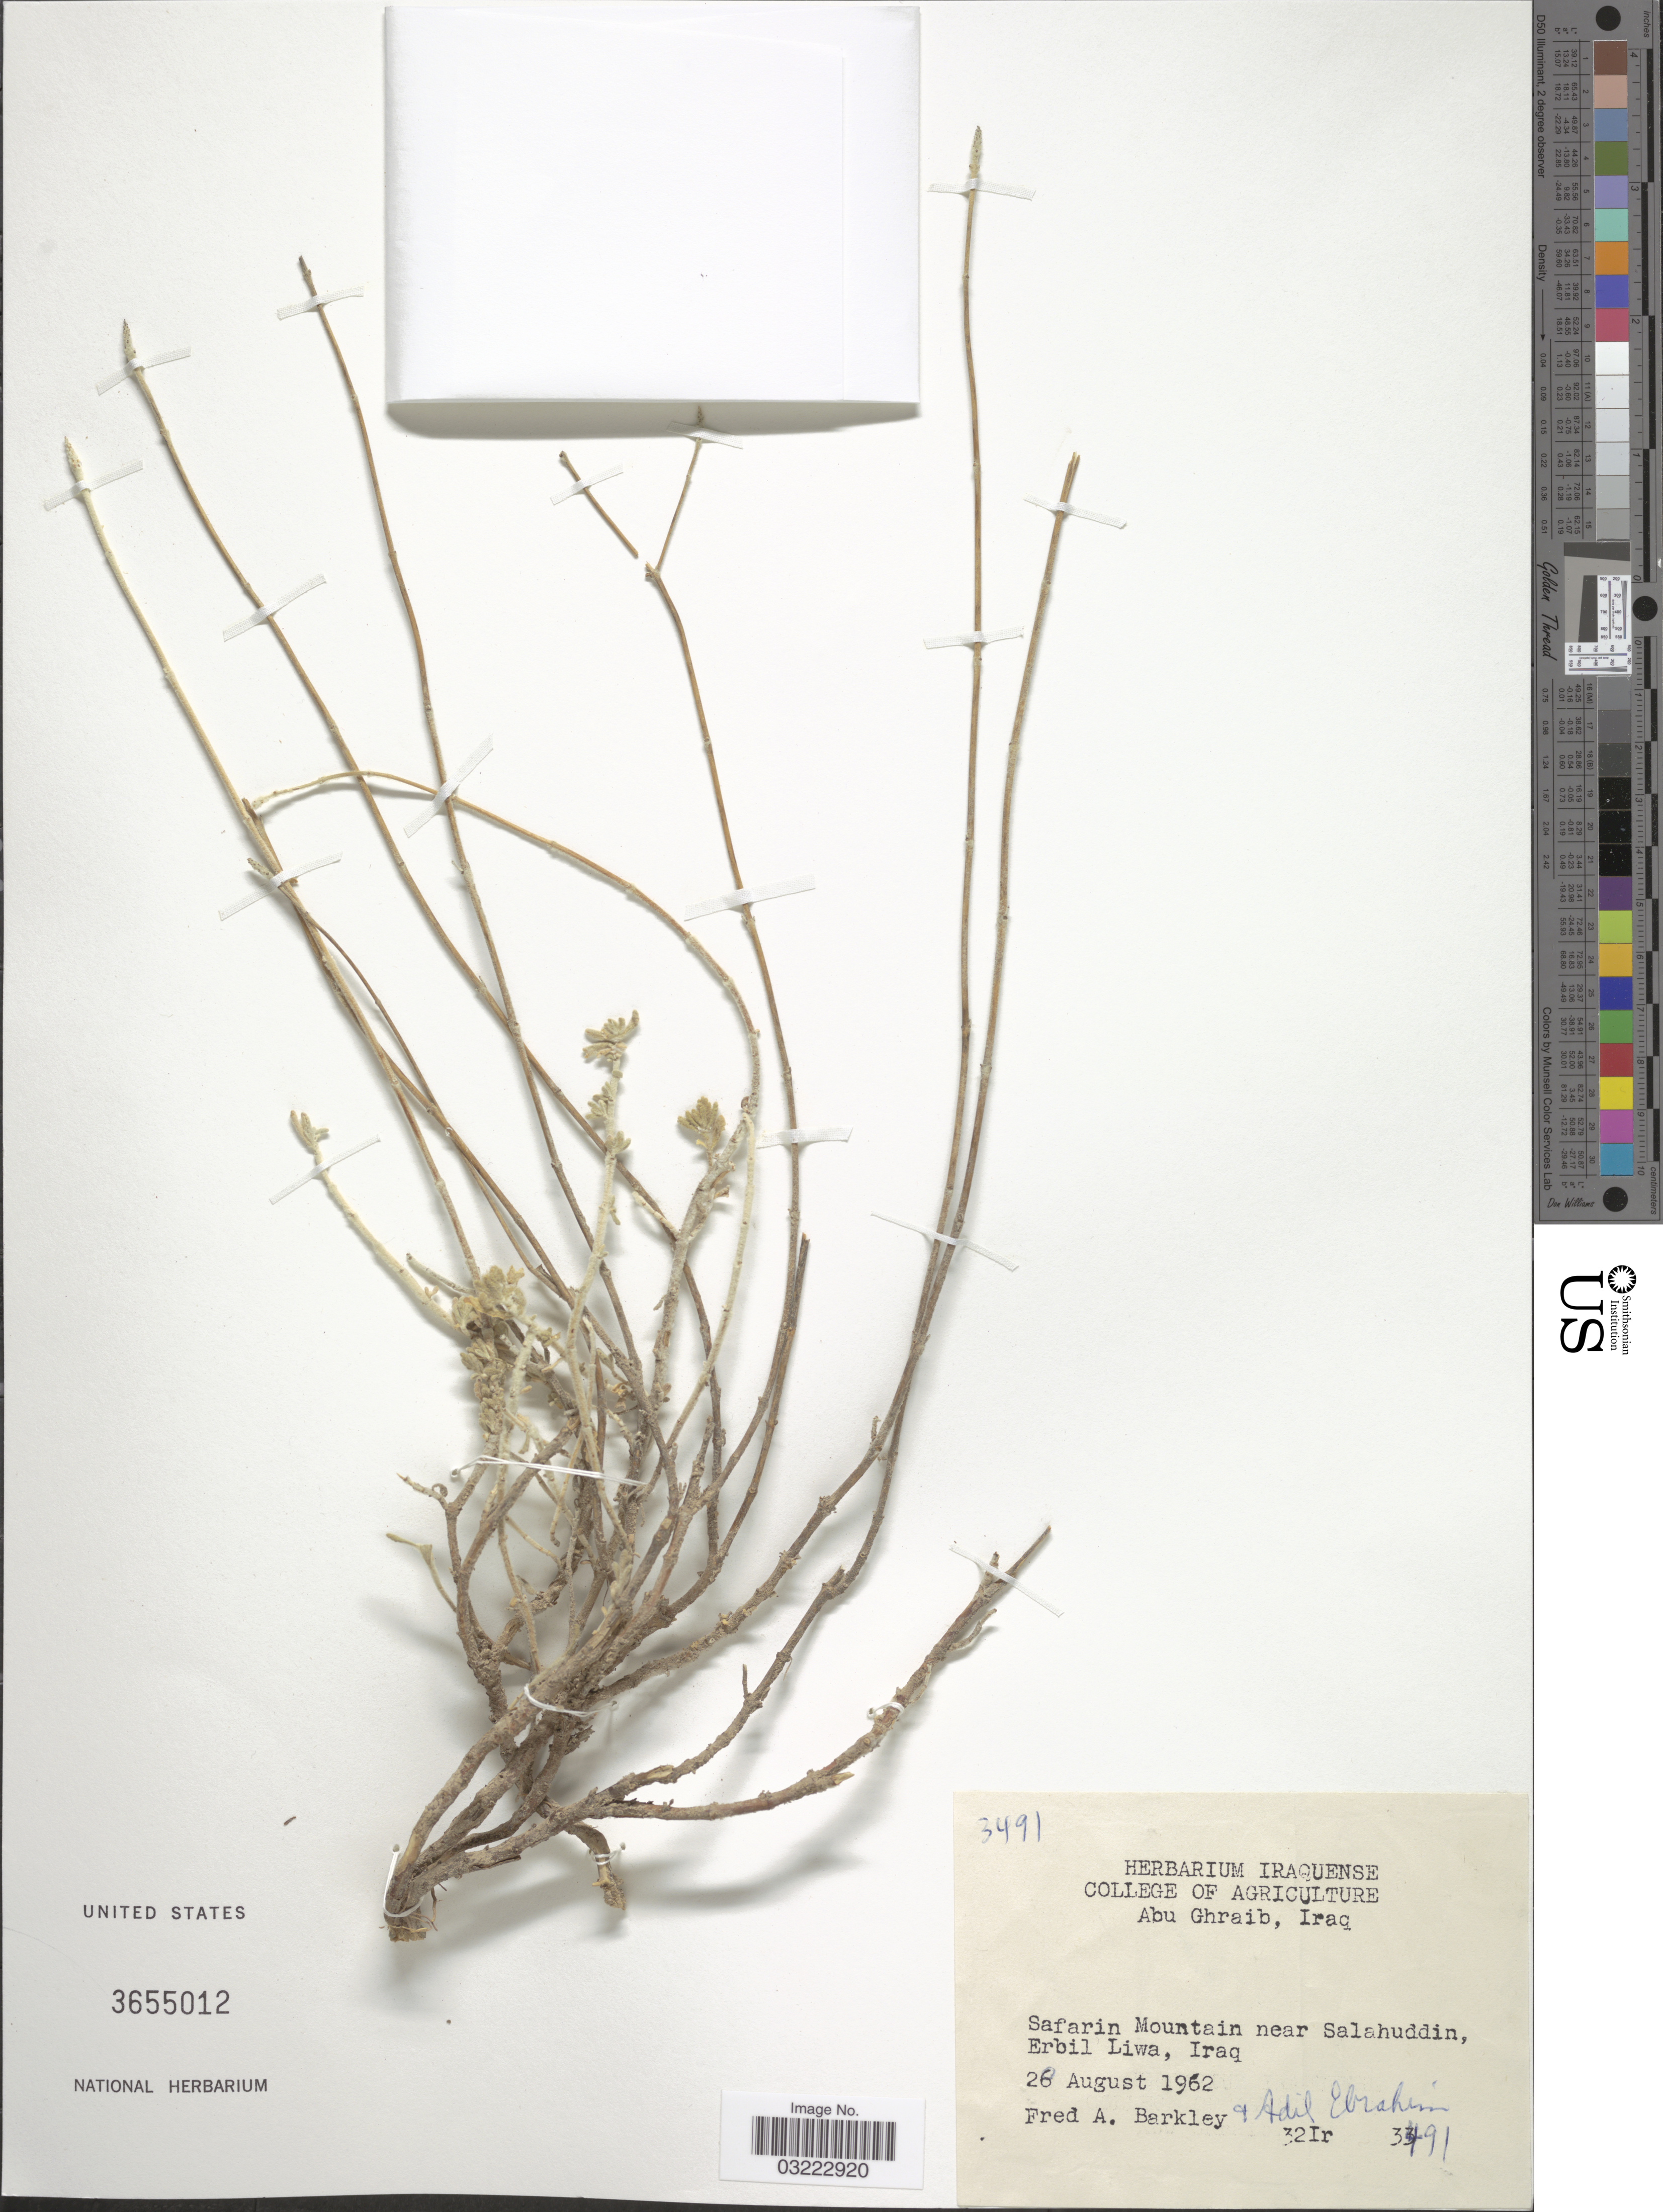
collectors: F. A. Barkley & A. Ibrahim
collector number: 32Ir 3491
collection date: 1962-08-28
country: Iraq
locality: Safarin Mountain near Salahuddin, Erbil Liwa.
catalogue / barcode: US 3655012